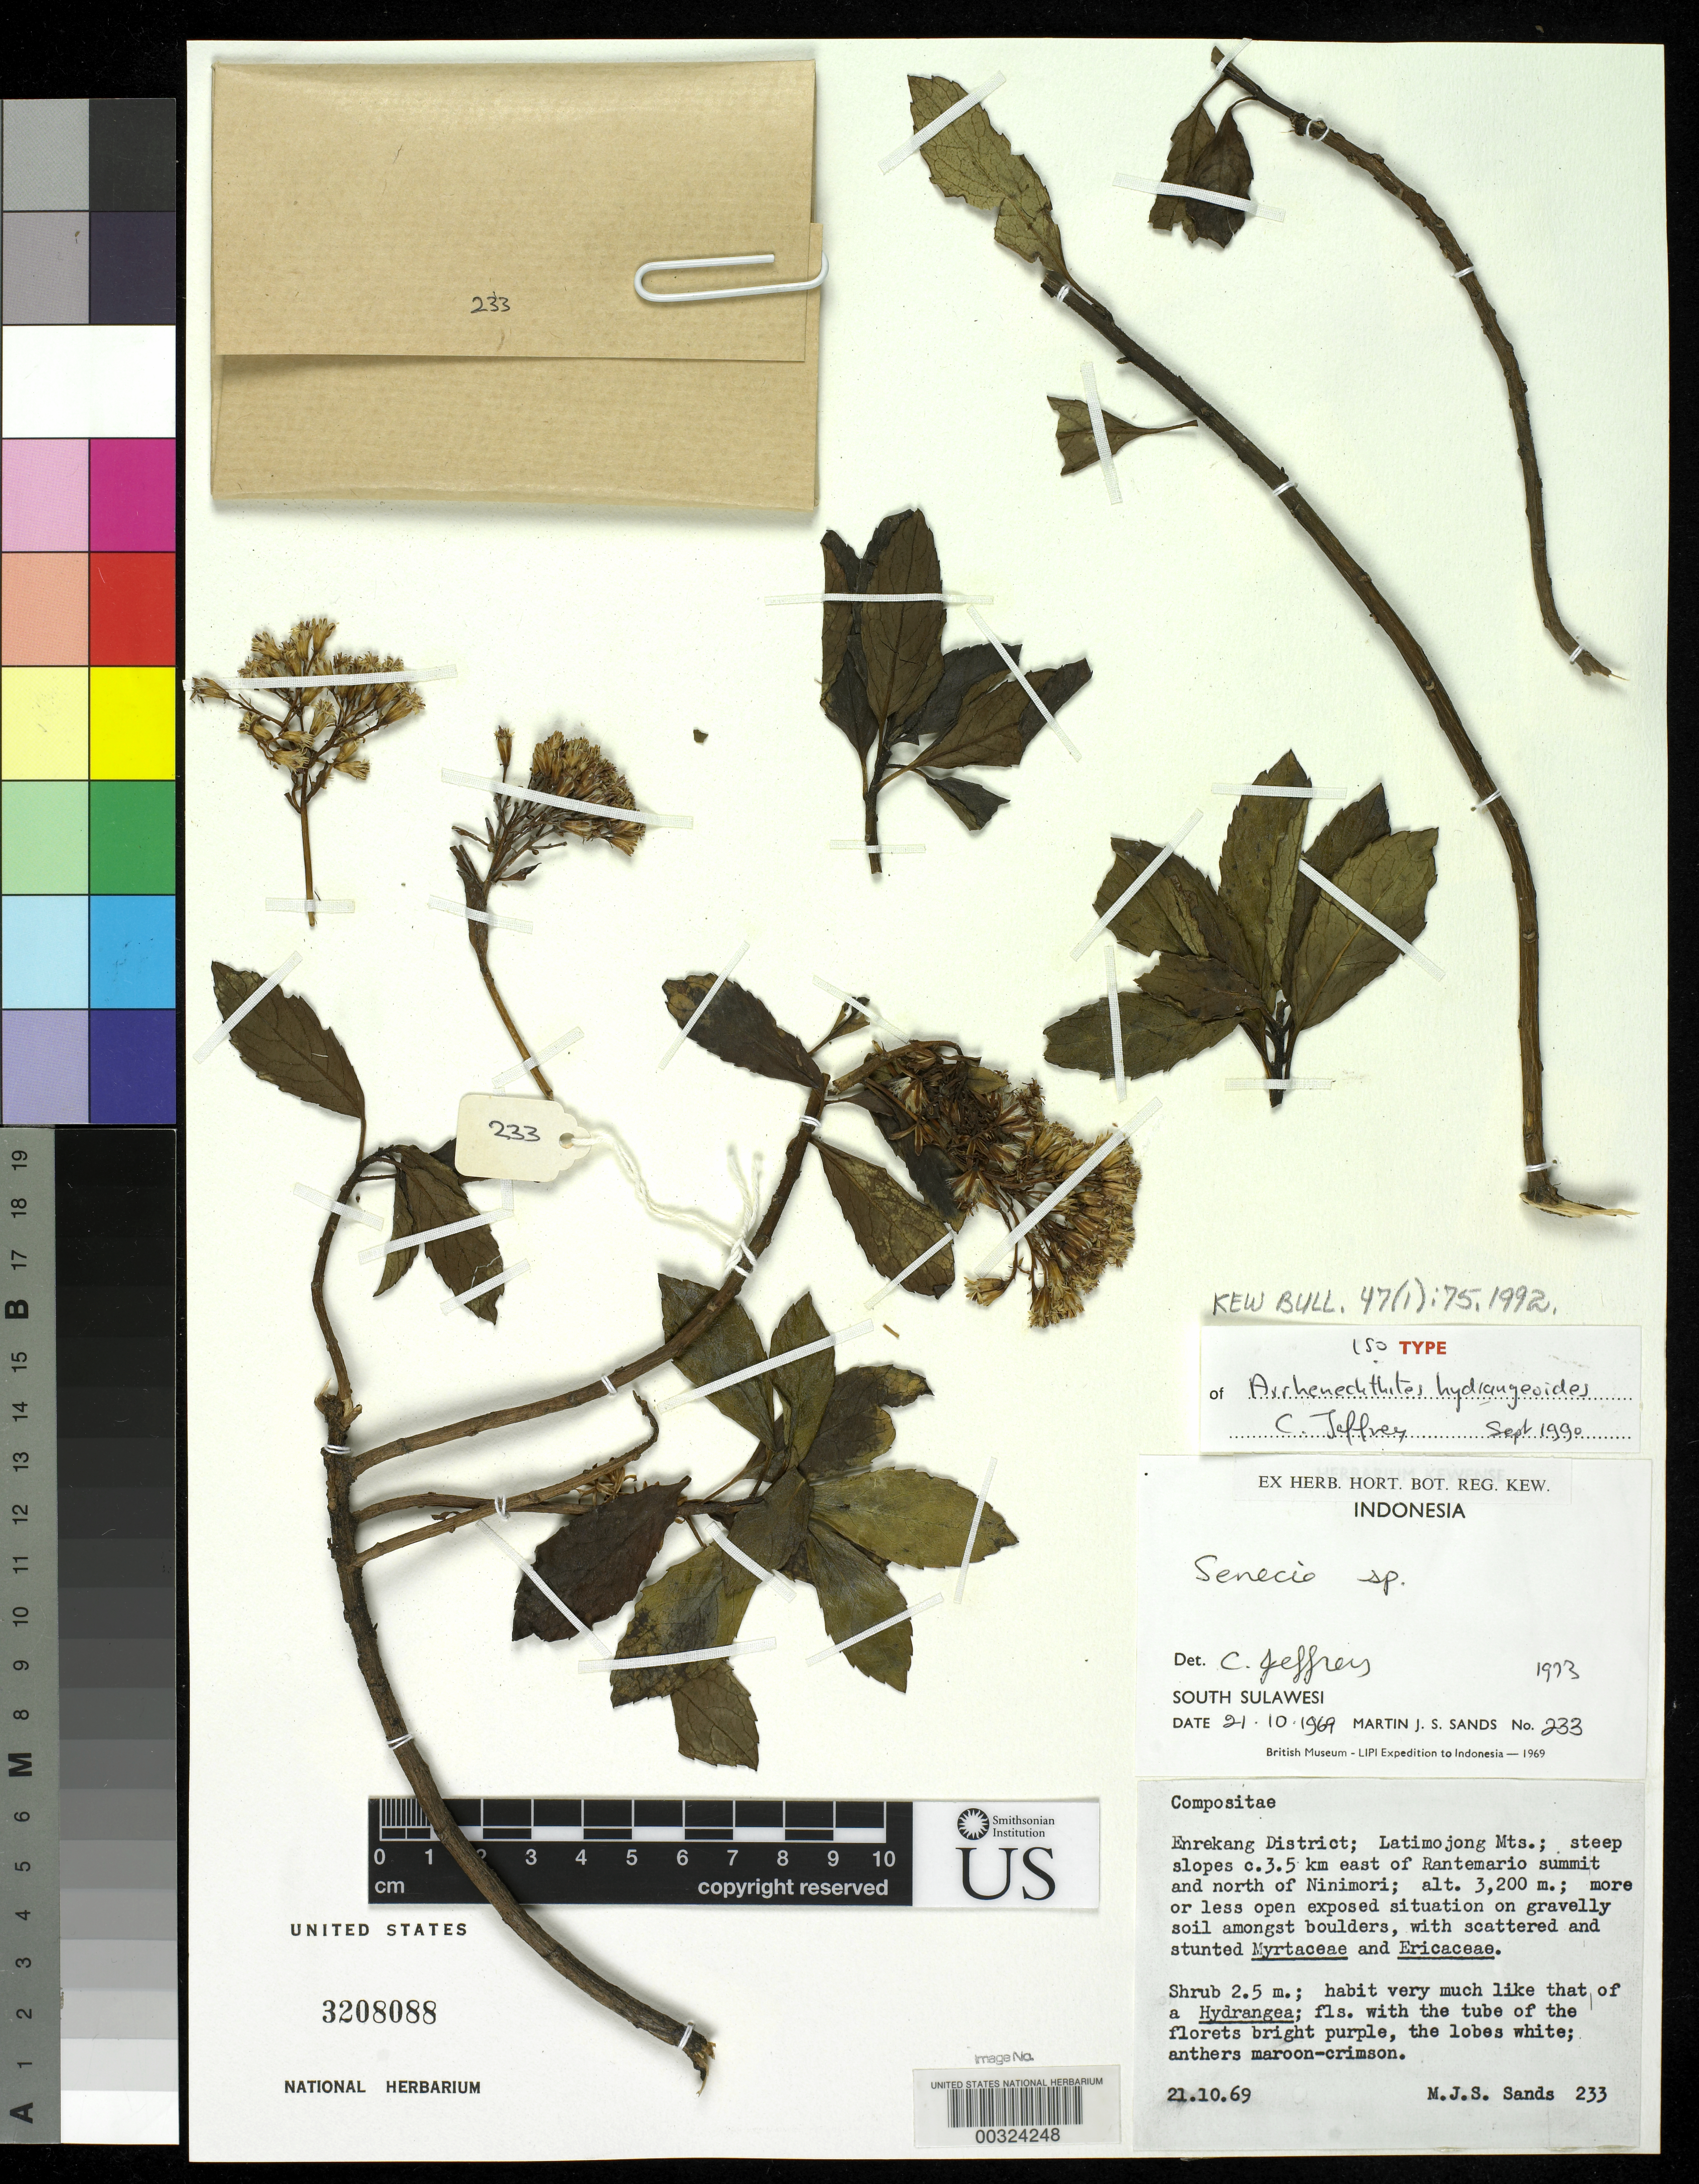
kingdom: Plantae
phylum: Tracheophyta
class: Magnoliopsida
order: Asterales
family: Asteraceae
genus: Arrhenechthites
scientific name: Arrhenechthites hydrangeoides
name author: C. Jeffrey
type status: Isotype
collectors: M. Sands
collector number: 233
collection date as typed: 21 Oct 1969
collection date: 1969-10-21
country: Indonesia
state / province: Sulawesi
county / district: Sulawesi Selatan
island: Sulawesi [Celebes]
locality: Latimojong Mountains, steep slopes ca. 3.5 km E of Rantemario summit & N of Ninimori.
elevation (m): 3200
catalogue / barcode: US 3208088